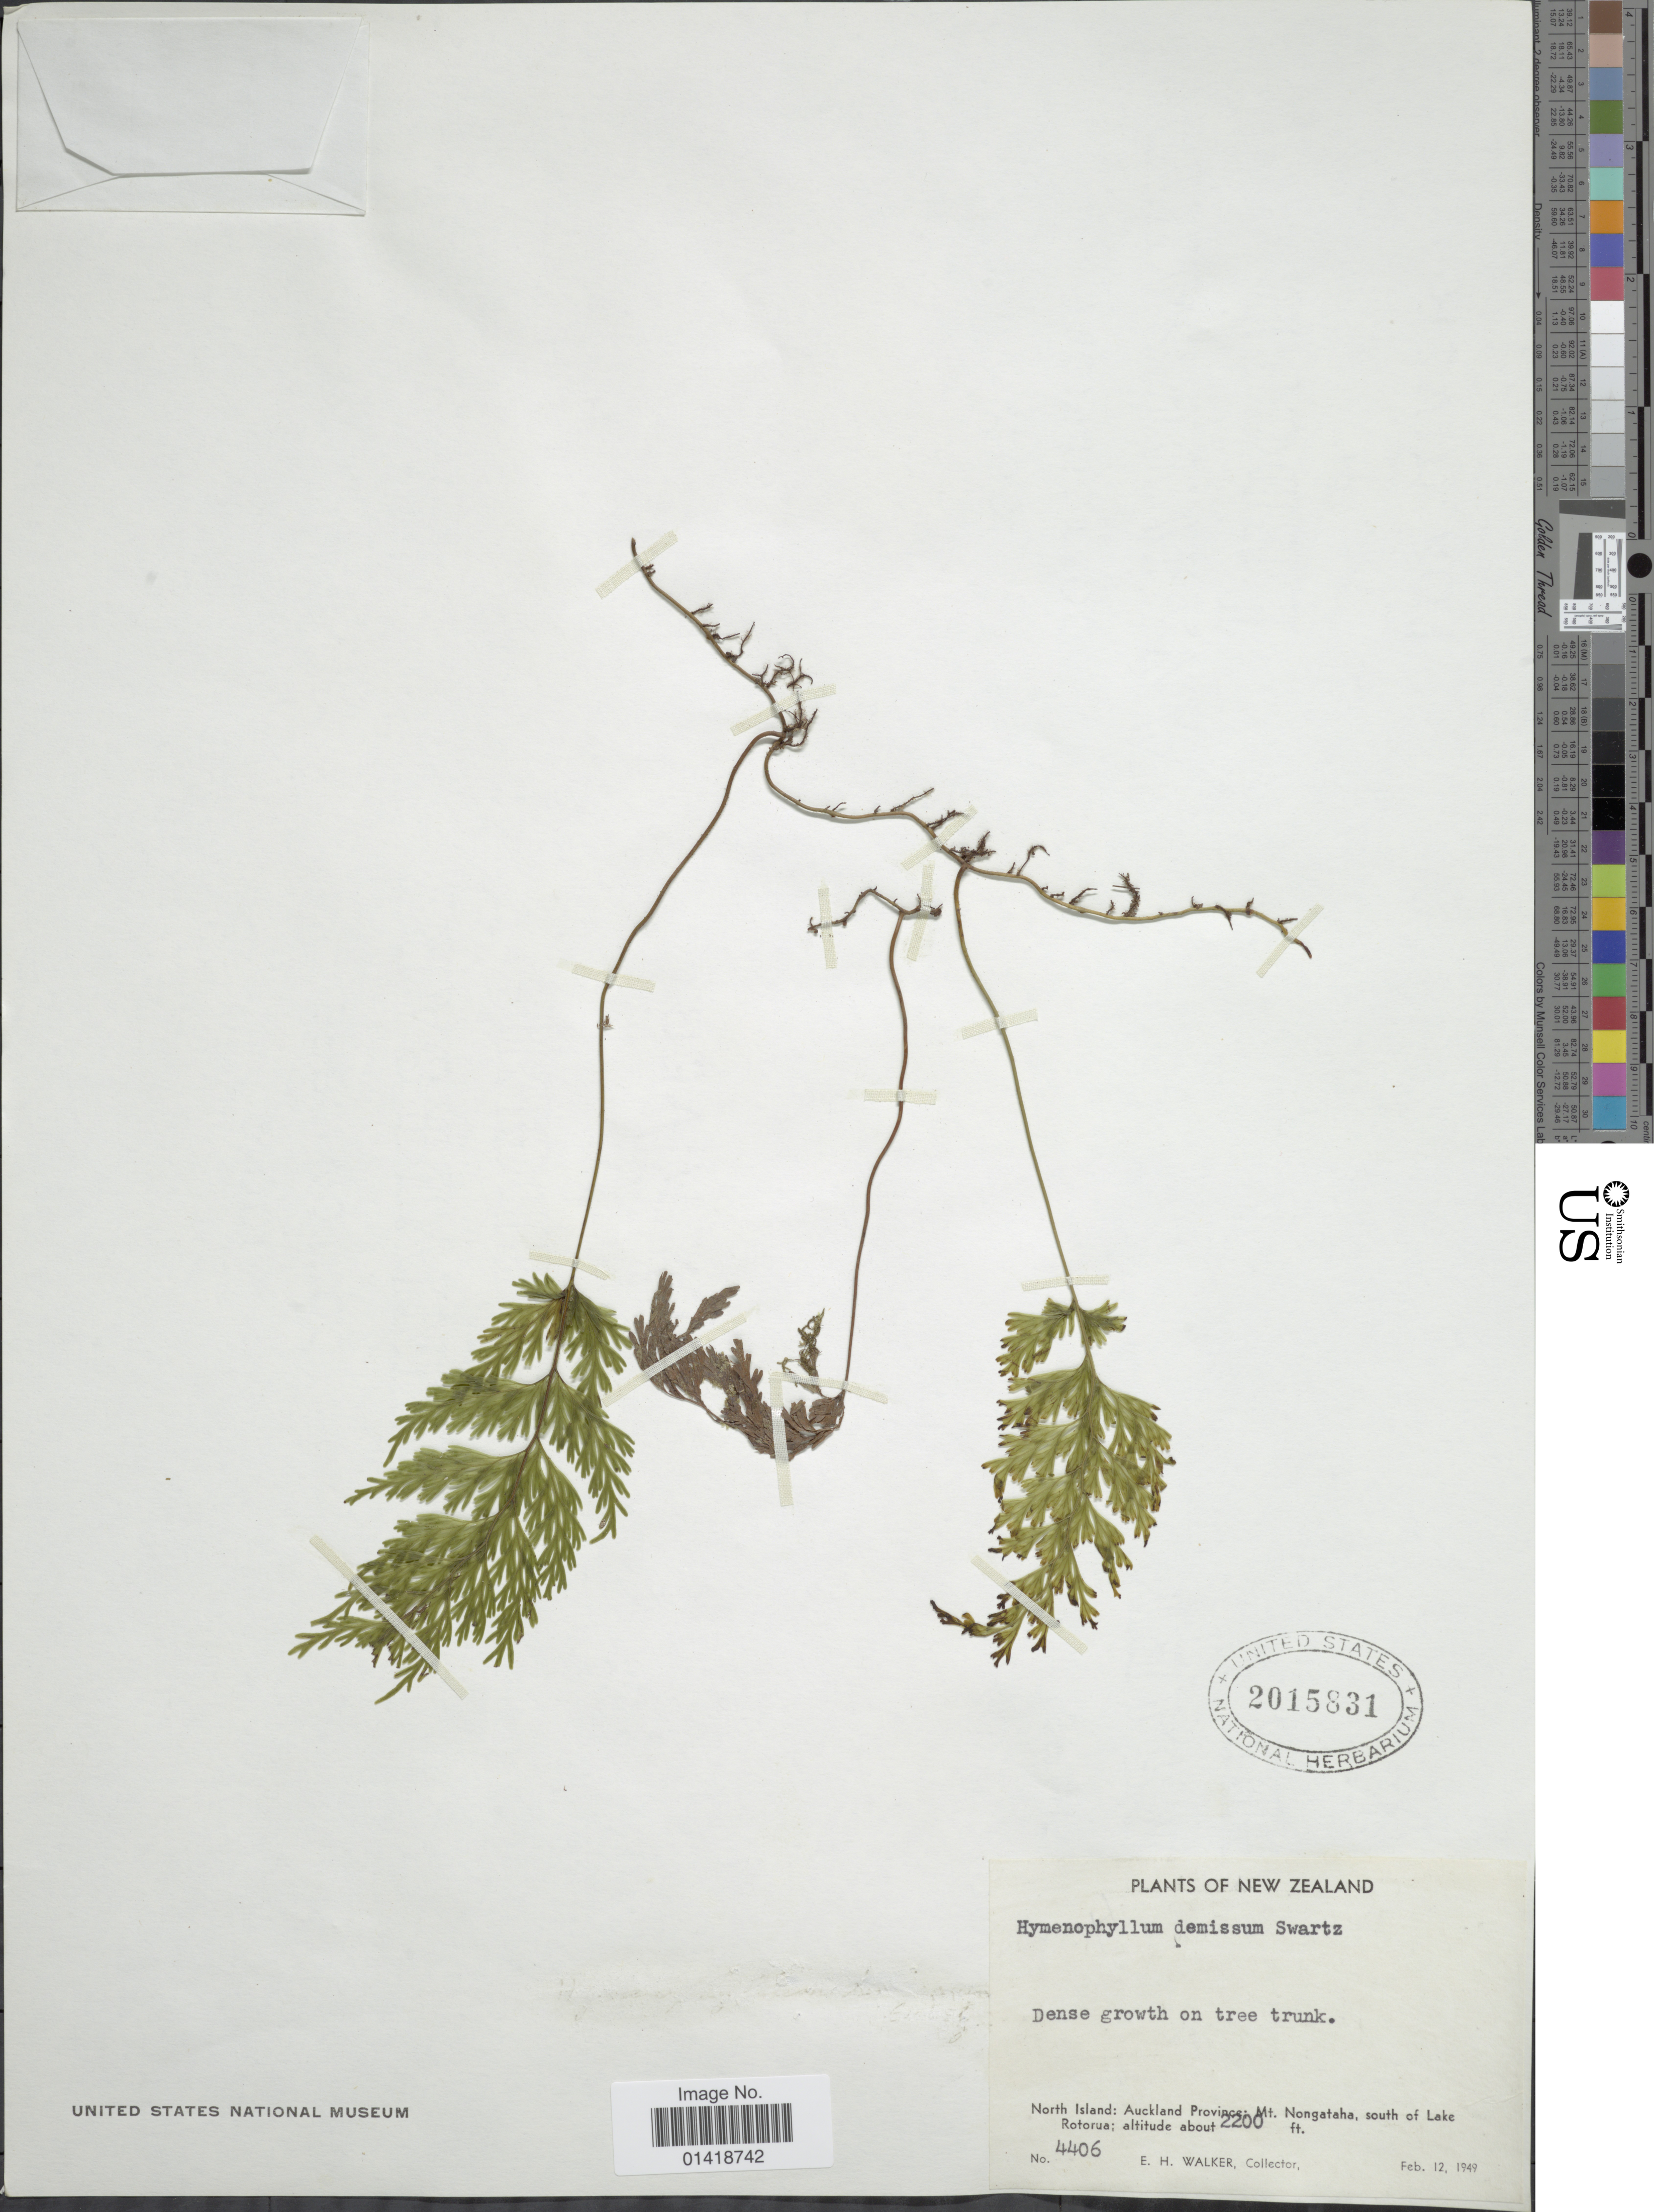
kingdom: Plantae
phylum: Tracheophyta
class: Polypodiopsida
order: Hymenophyllales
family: Hymenophyllaceae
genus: Hymenophyllum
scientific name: Hymenophyllum demissum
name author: Sw.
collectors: E. H. Walker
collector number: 4406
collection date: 1949-02-12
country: New Zealand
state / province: Auckland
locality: North Island: Auckland; Mt. Nongataha, south of Lake Rotorua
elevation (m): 671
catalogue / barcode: US 2015831